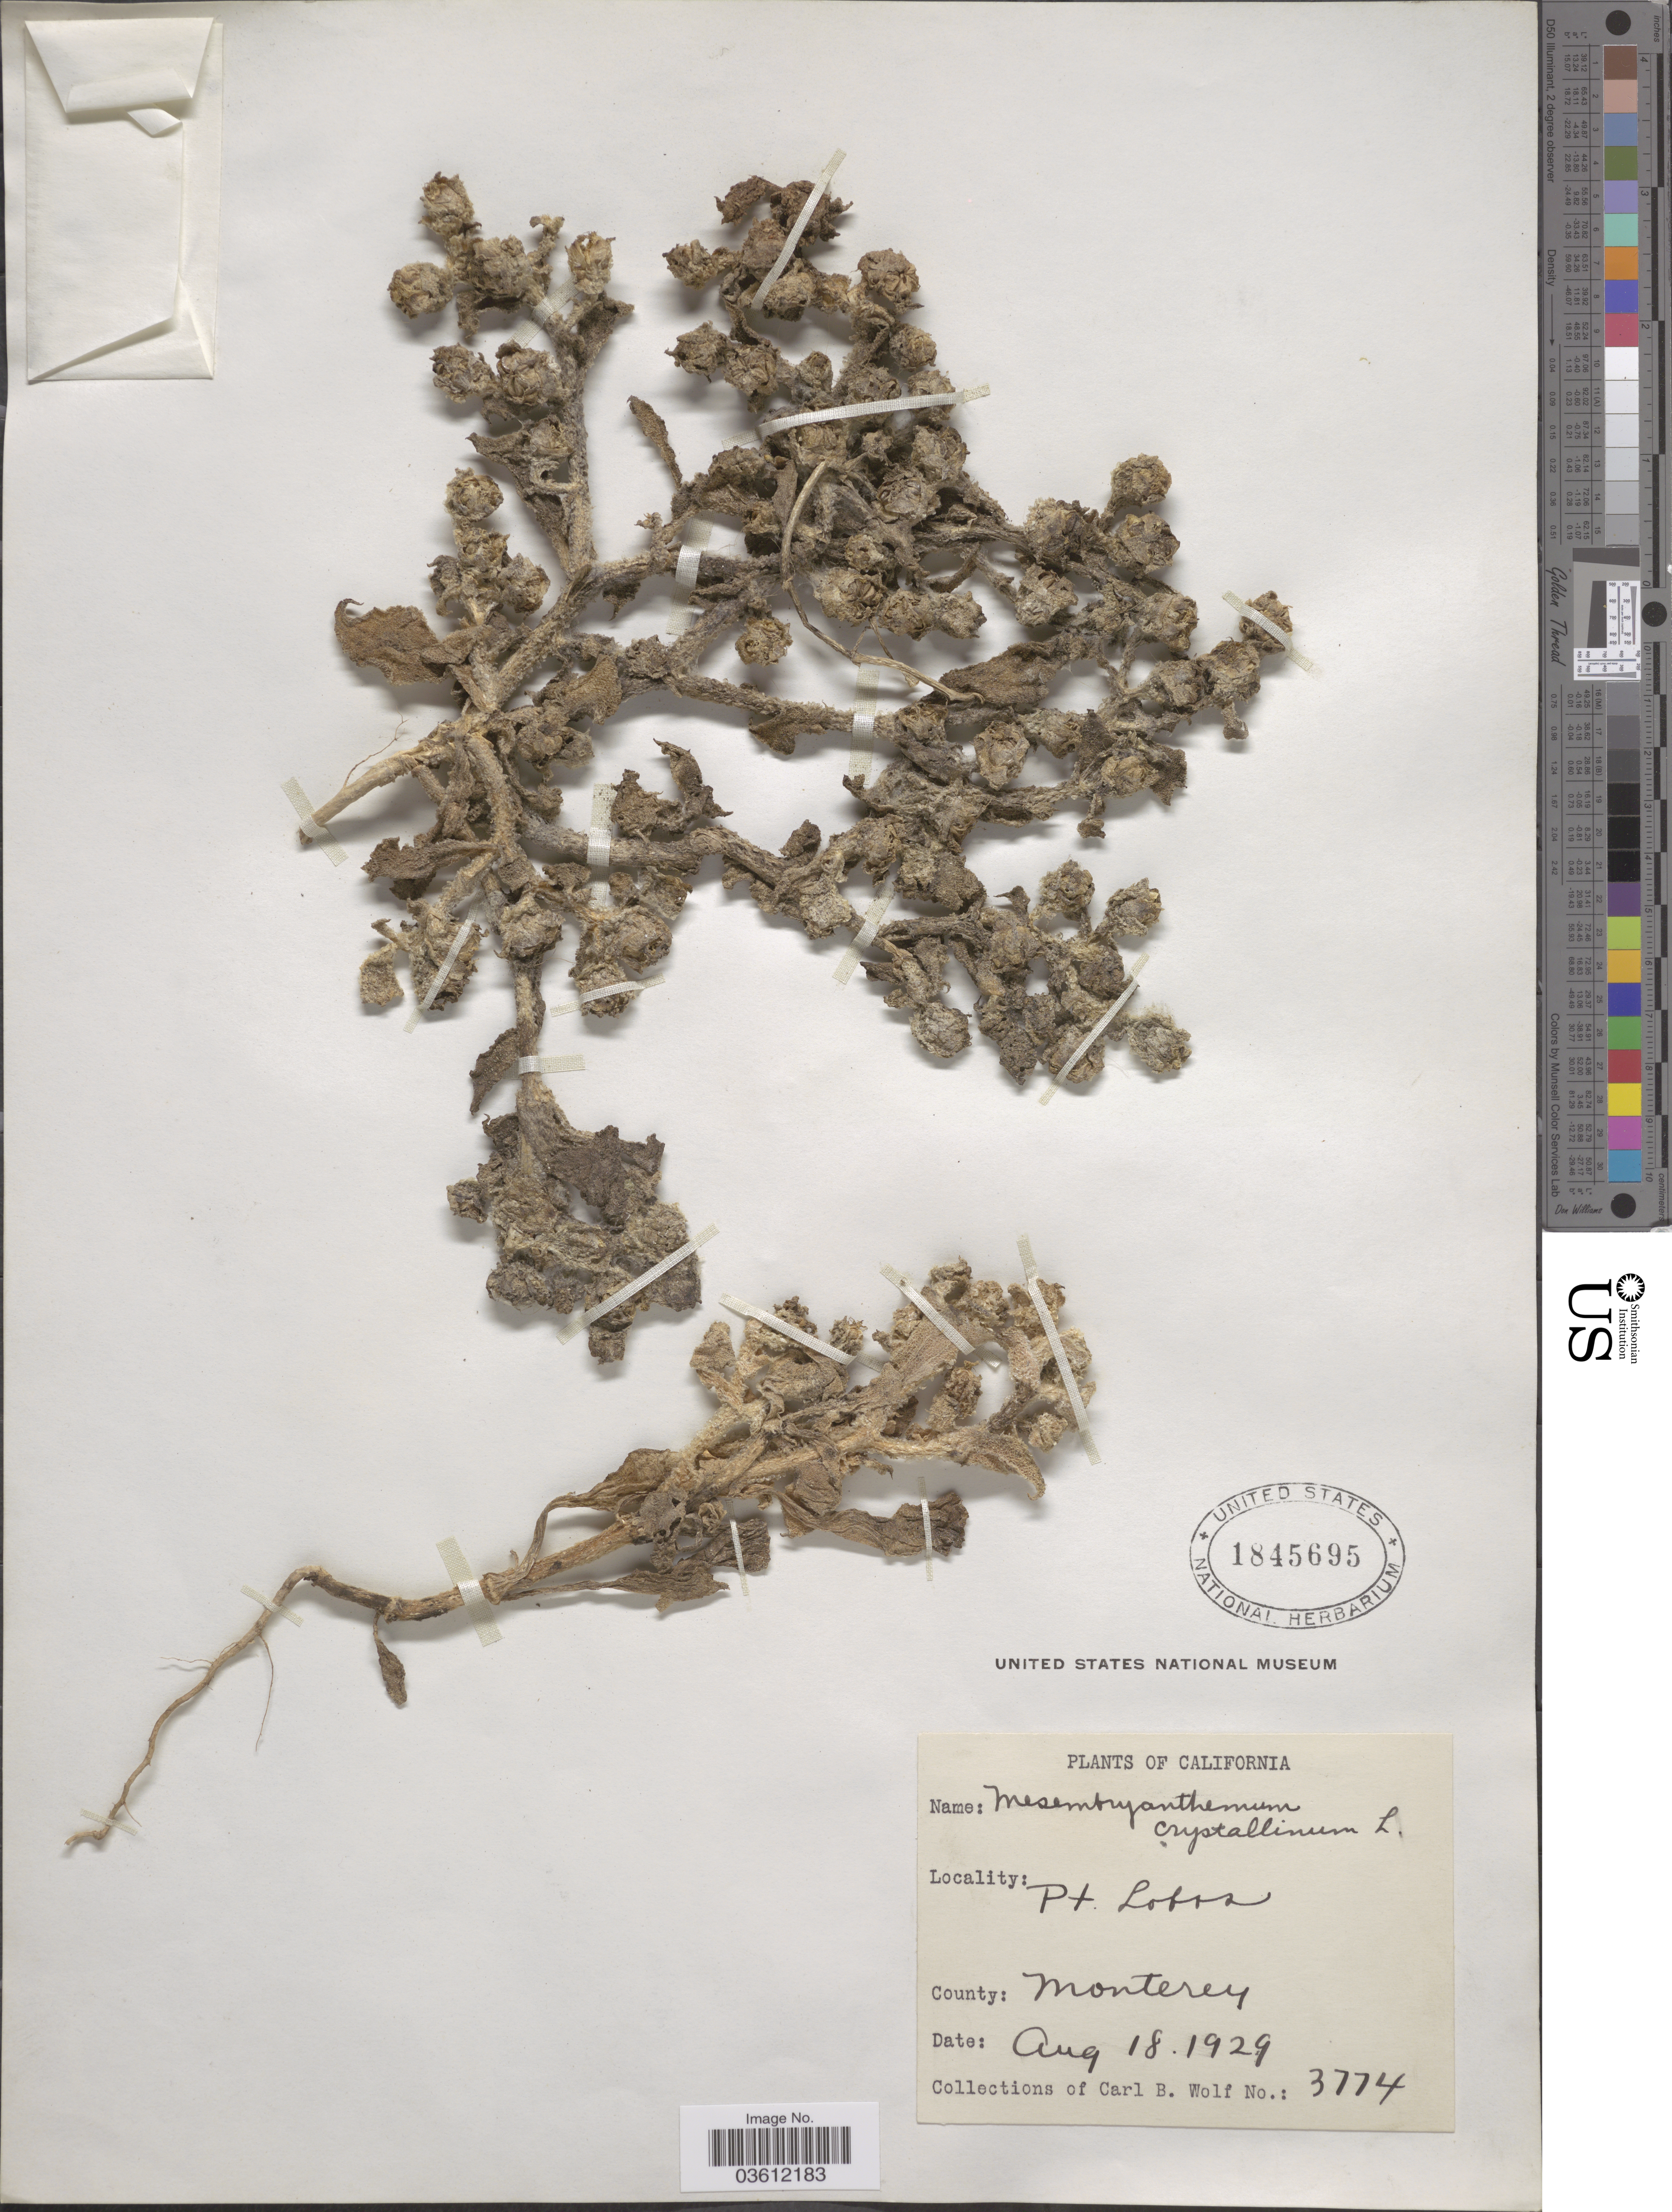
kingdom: Plantae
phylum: Tracheophyta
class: Magnoliopsida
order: Caryophyllales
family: Aizoaceae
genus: Mesembryanthemum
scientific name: Mesembryanthemum crystallinum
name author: L.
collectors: C. B. Wolf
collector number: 3774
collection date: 1929-08-18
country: United States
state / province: California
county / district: Monterey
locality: Pt. Lobos. County: Monterey.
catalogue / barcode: US 1845695